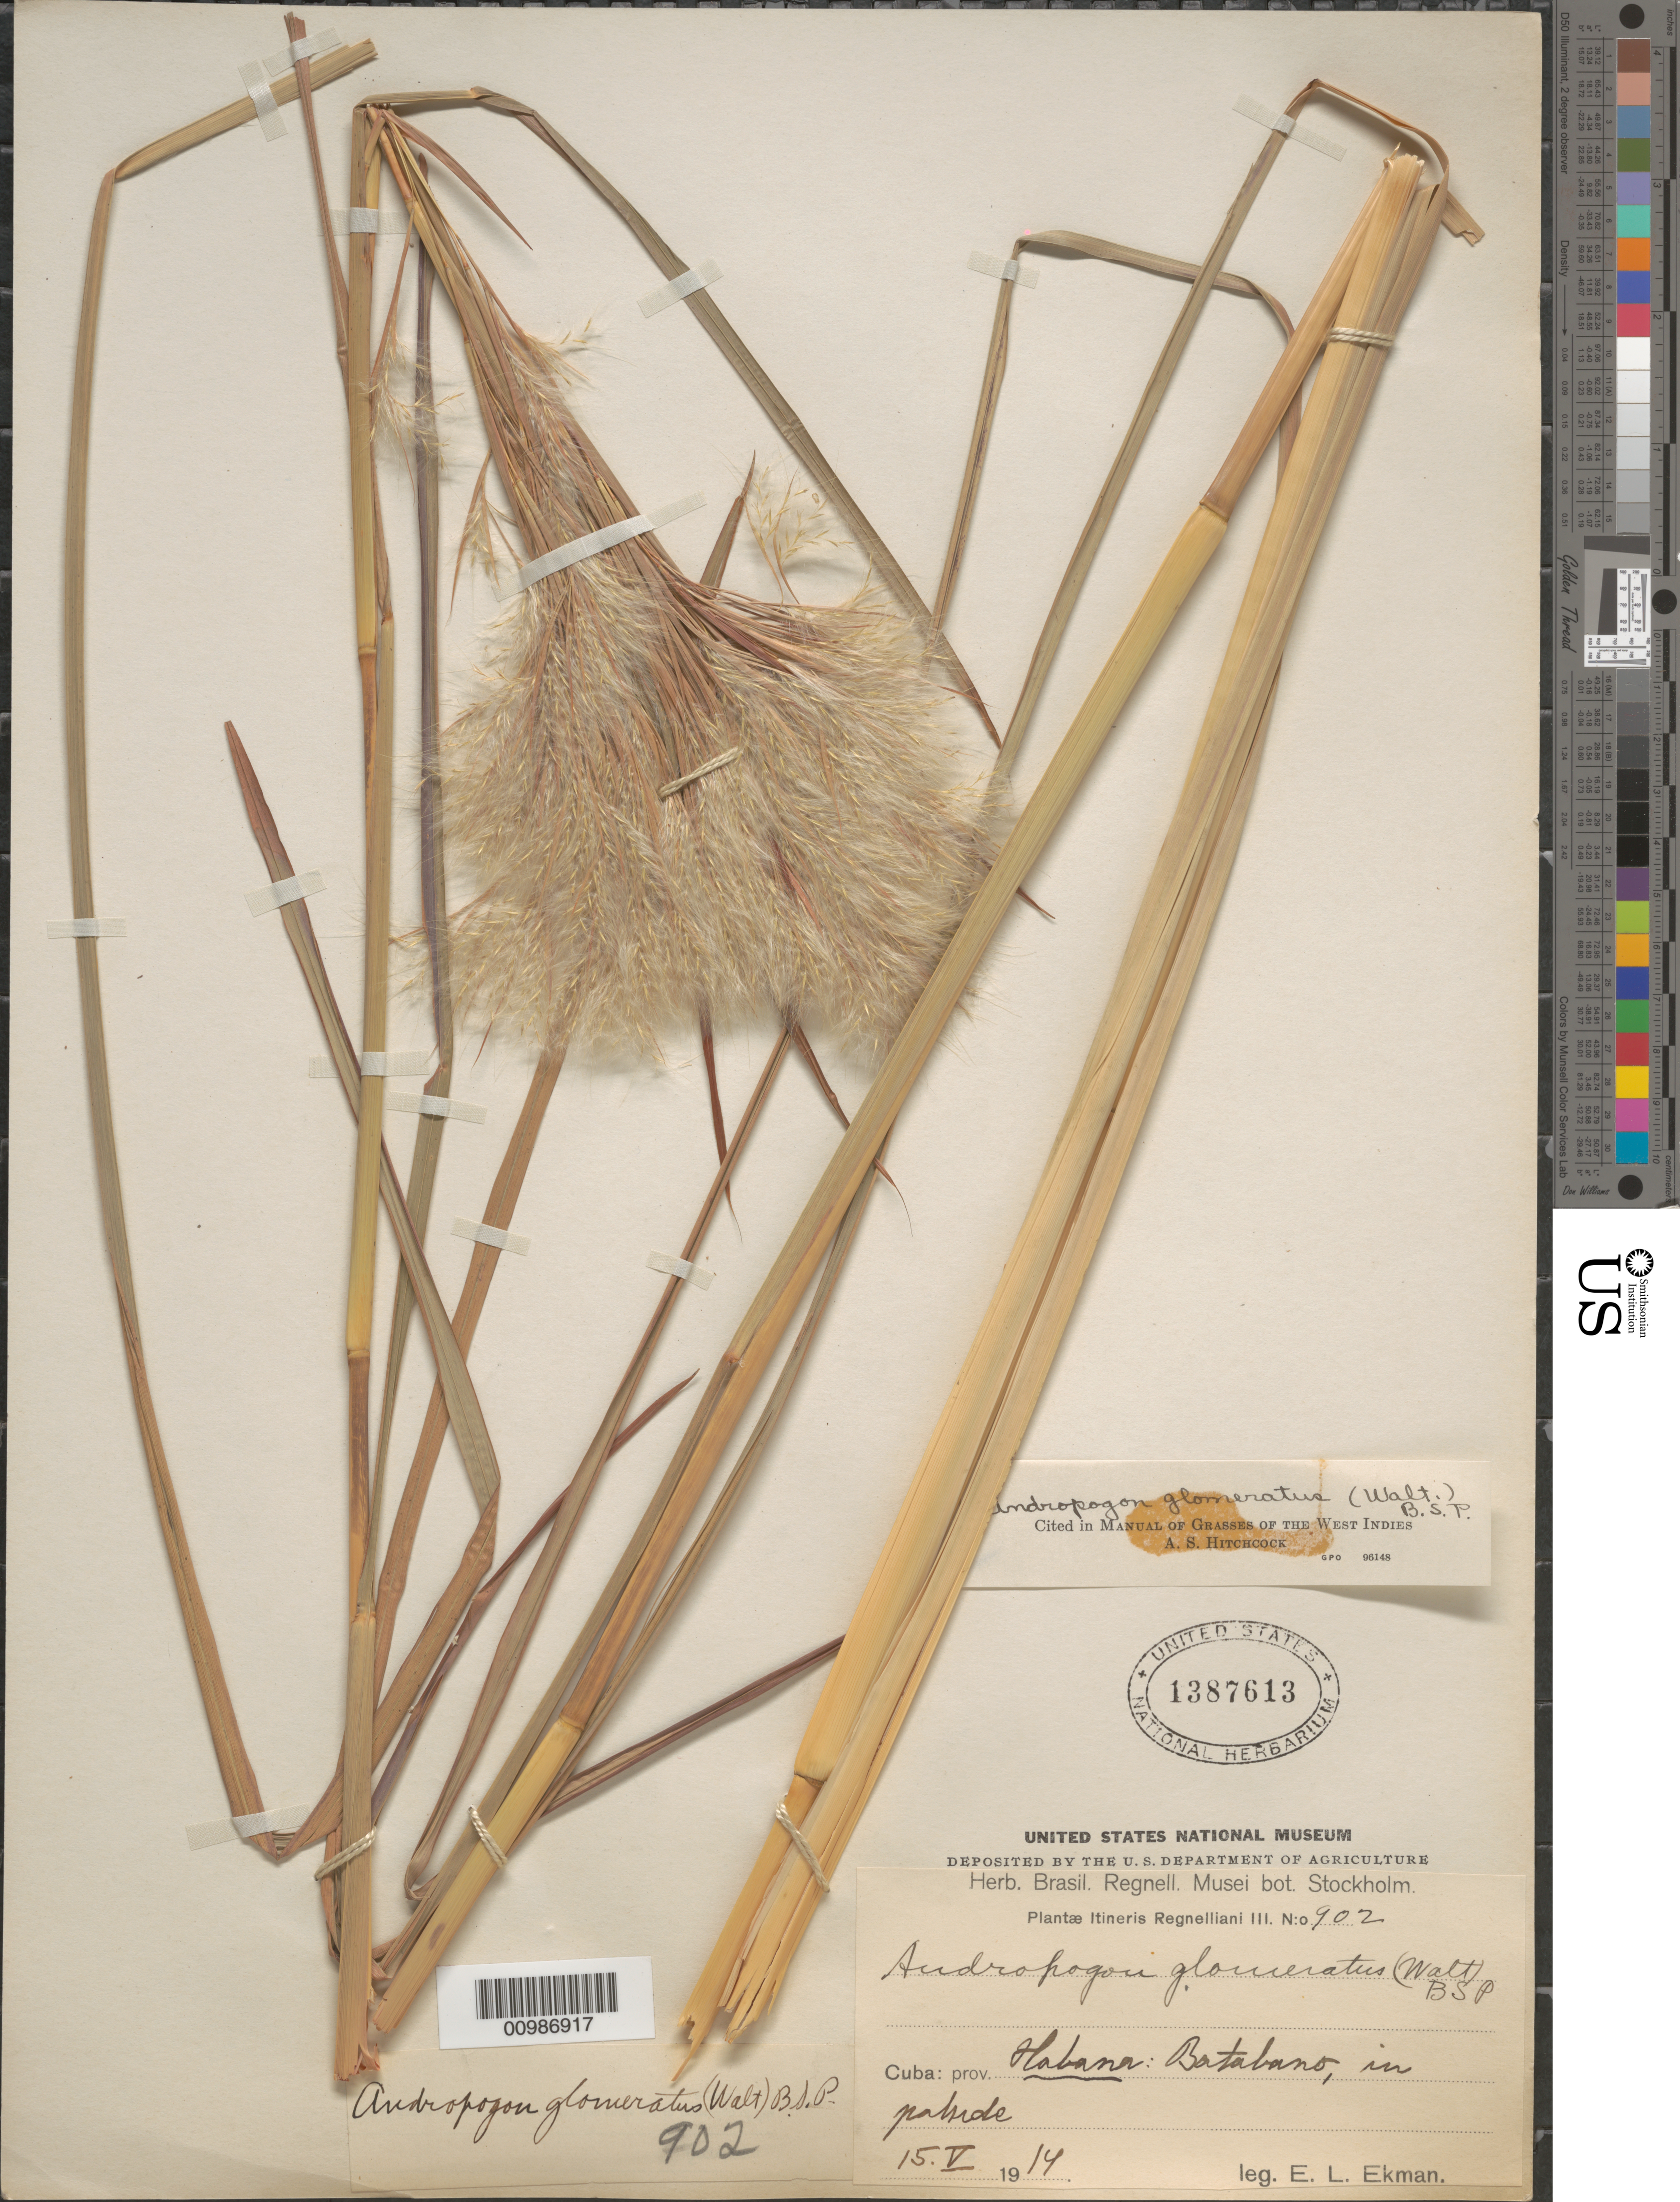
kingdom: Plantae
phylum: Tracheophyta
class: Liliopsida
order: Poales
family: Poaceae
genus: Andropogon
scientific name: Andropogon glomeratus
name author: (Walter) Britton, Stearns & Poggenb.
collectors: E. L. Ekman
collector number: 902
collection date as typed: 15 May 1914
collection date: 1914-05-15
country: Cuba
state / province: La Habana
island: Cuba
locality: Batabanó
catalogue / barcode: US 1387613